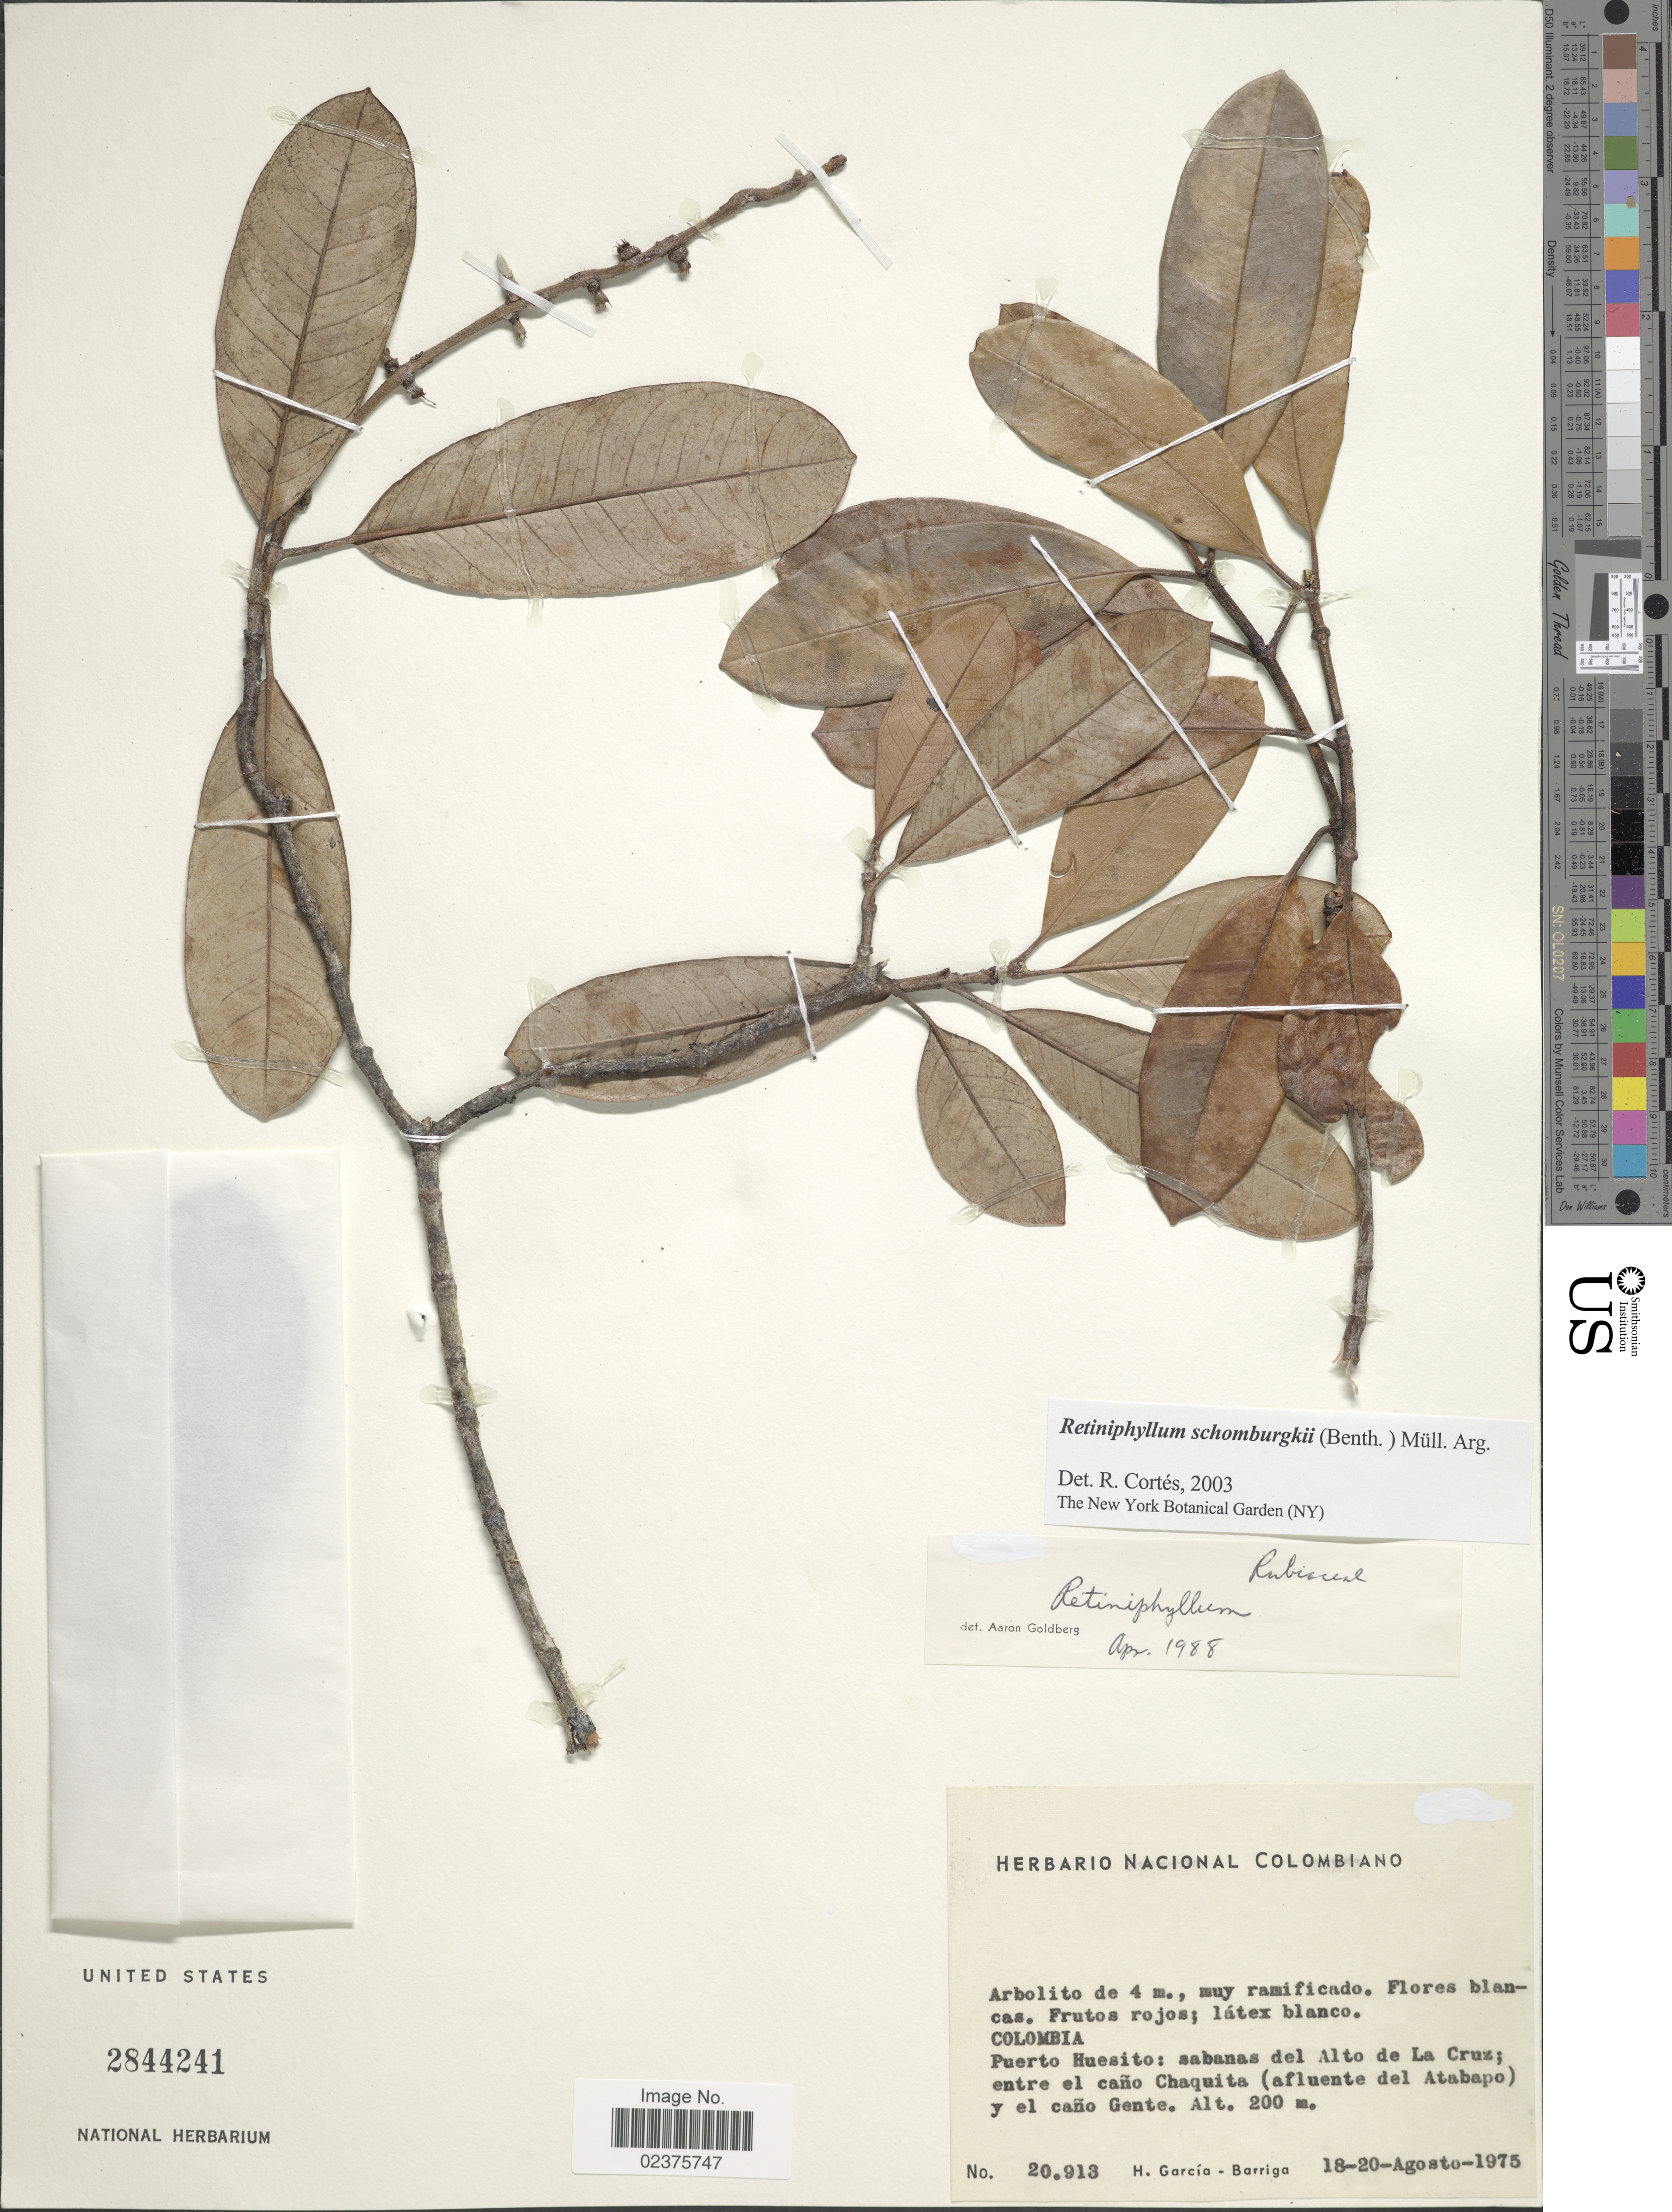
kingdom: Plantae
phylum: Tracheophyta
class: Magnoliopsida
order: Gentianales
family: Rubiaceae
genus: Retiniphyllum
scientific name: Retiniphyllum schomburgkii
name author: (Benth.) Müll. Arg.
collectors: H. García Barriga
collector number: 20913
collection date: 1975-08-18/1975-08-20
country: Colombia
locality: Puerto Huesito: sabanas del Alto de La Cruz; entre el caño Chaquita (afluente del Atabapo) y el caño Gente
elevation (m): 200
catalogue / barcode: US 2844241